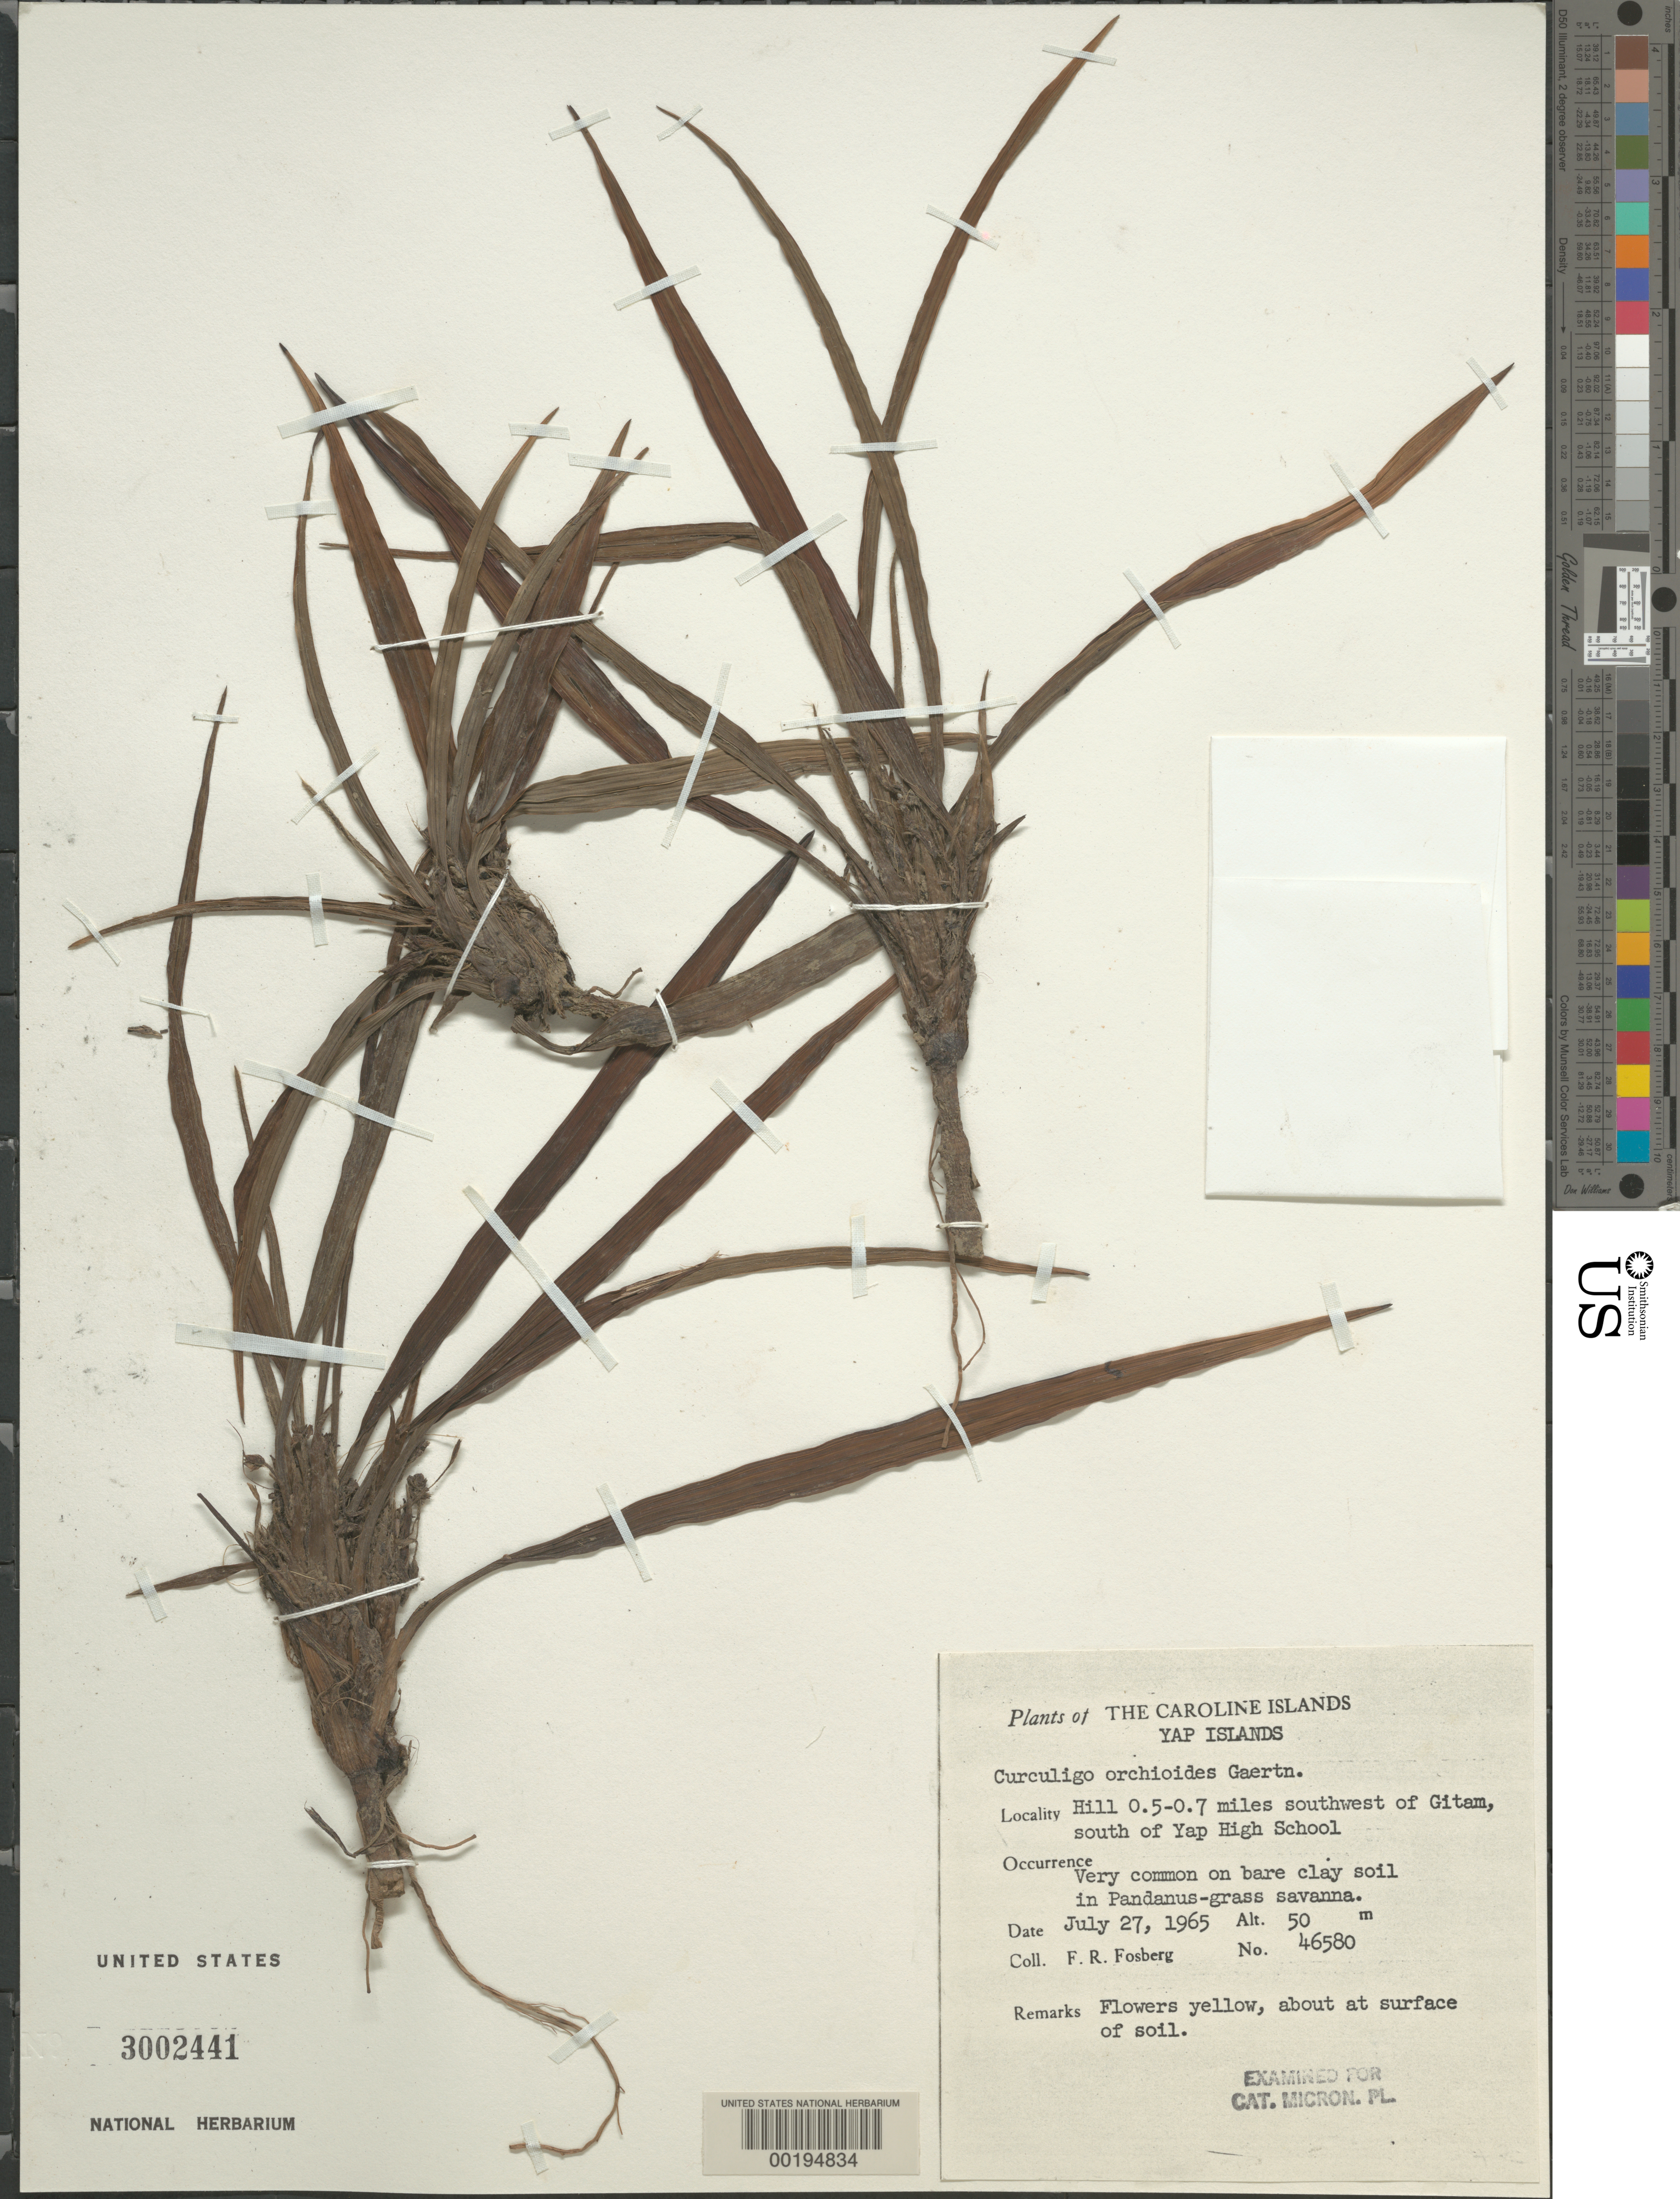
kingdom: Plantae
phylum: Tracheophyta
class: Liliopsida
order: Asparagales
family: Hypoxidaceae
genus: Curculigo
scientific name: Curculigo orchioides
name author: Gaertn.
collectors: F. R. Fosberg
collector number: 46580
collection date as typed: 27 Jul 1965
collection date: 1965-07-27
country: Micronesia, Federated States of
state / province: Yap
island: Yap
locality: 0.5-0.7 mi SW of Gitam, S of Yap High School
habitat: Hill; bare clay soil in pandanus-grass savanna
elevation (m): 50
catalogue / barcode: US 3002441